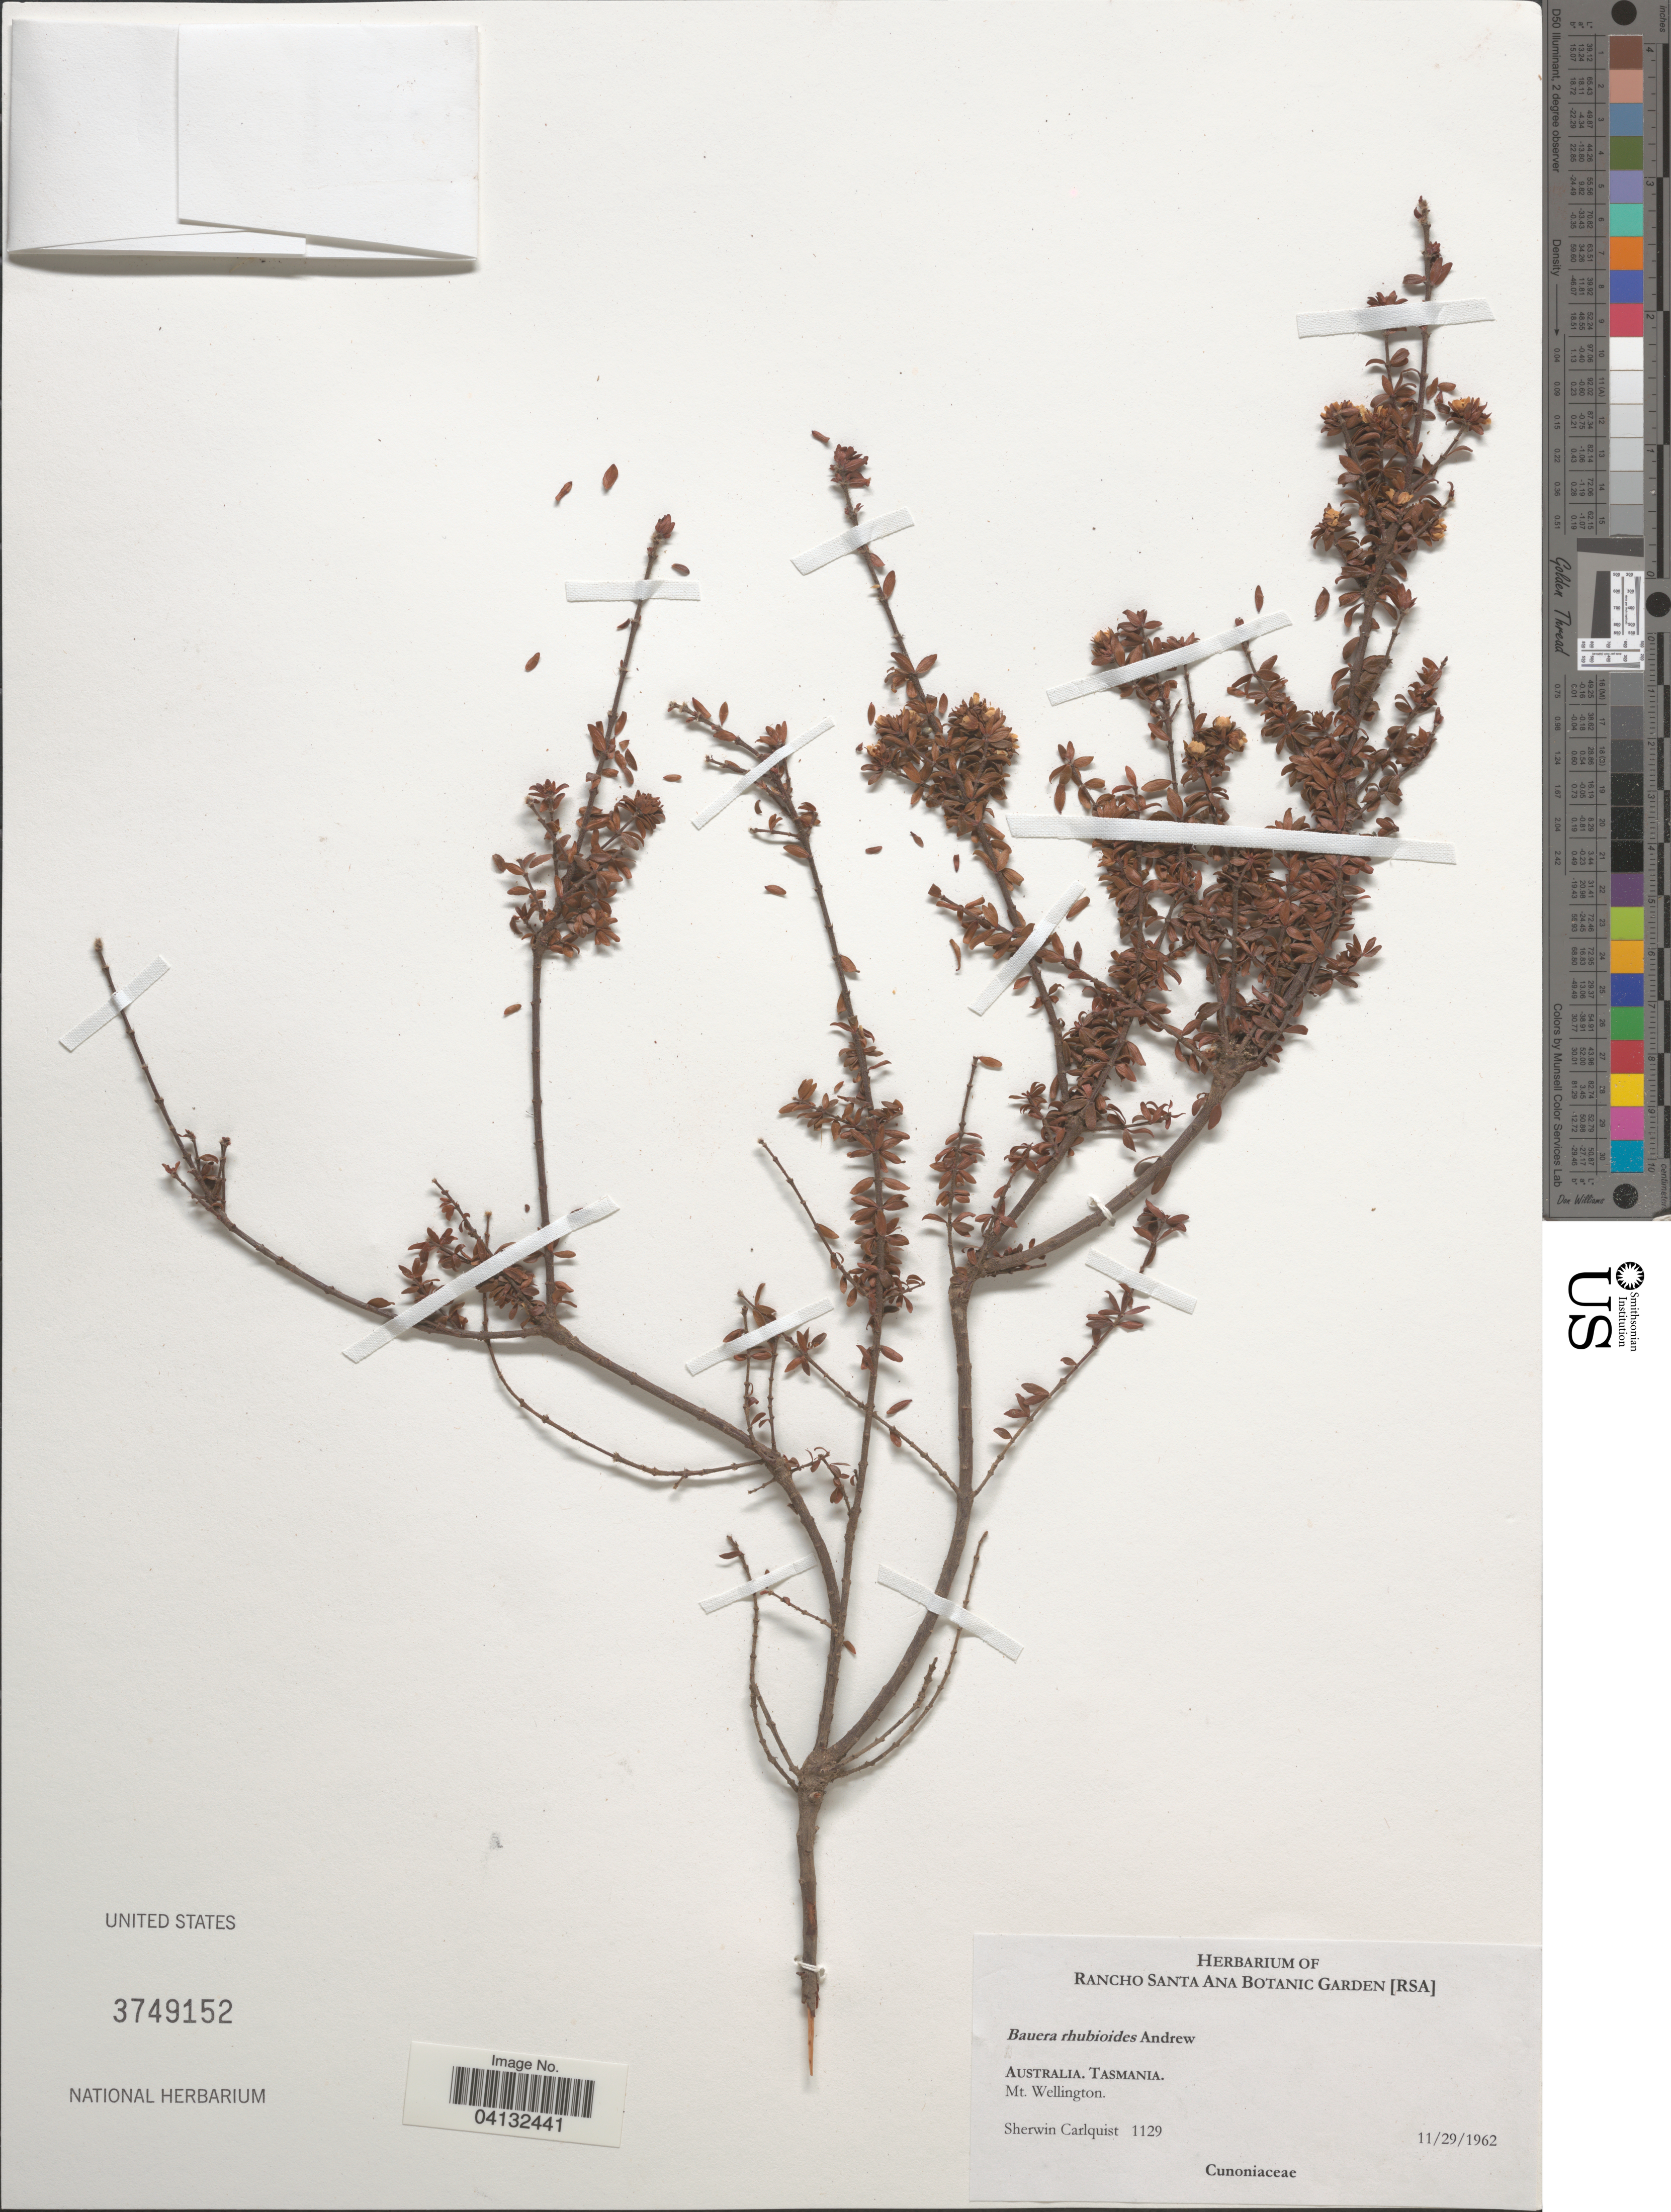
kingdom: Plantae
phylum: Tracheophyta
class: Magnoliopsida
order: Oxalidales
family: Cunoniaceae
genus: Bauera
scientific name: Bauera rubioides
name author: Andrews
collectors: S. Carlquist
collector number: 1129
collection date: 1962-11-29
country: Australia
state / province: Tasmania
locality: Mt. Wellington.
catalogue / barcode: US 3749152